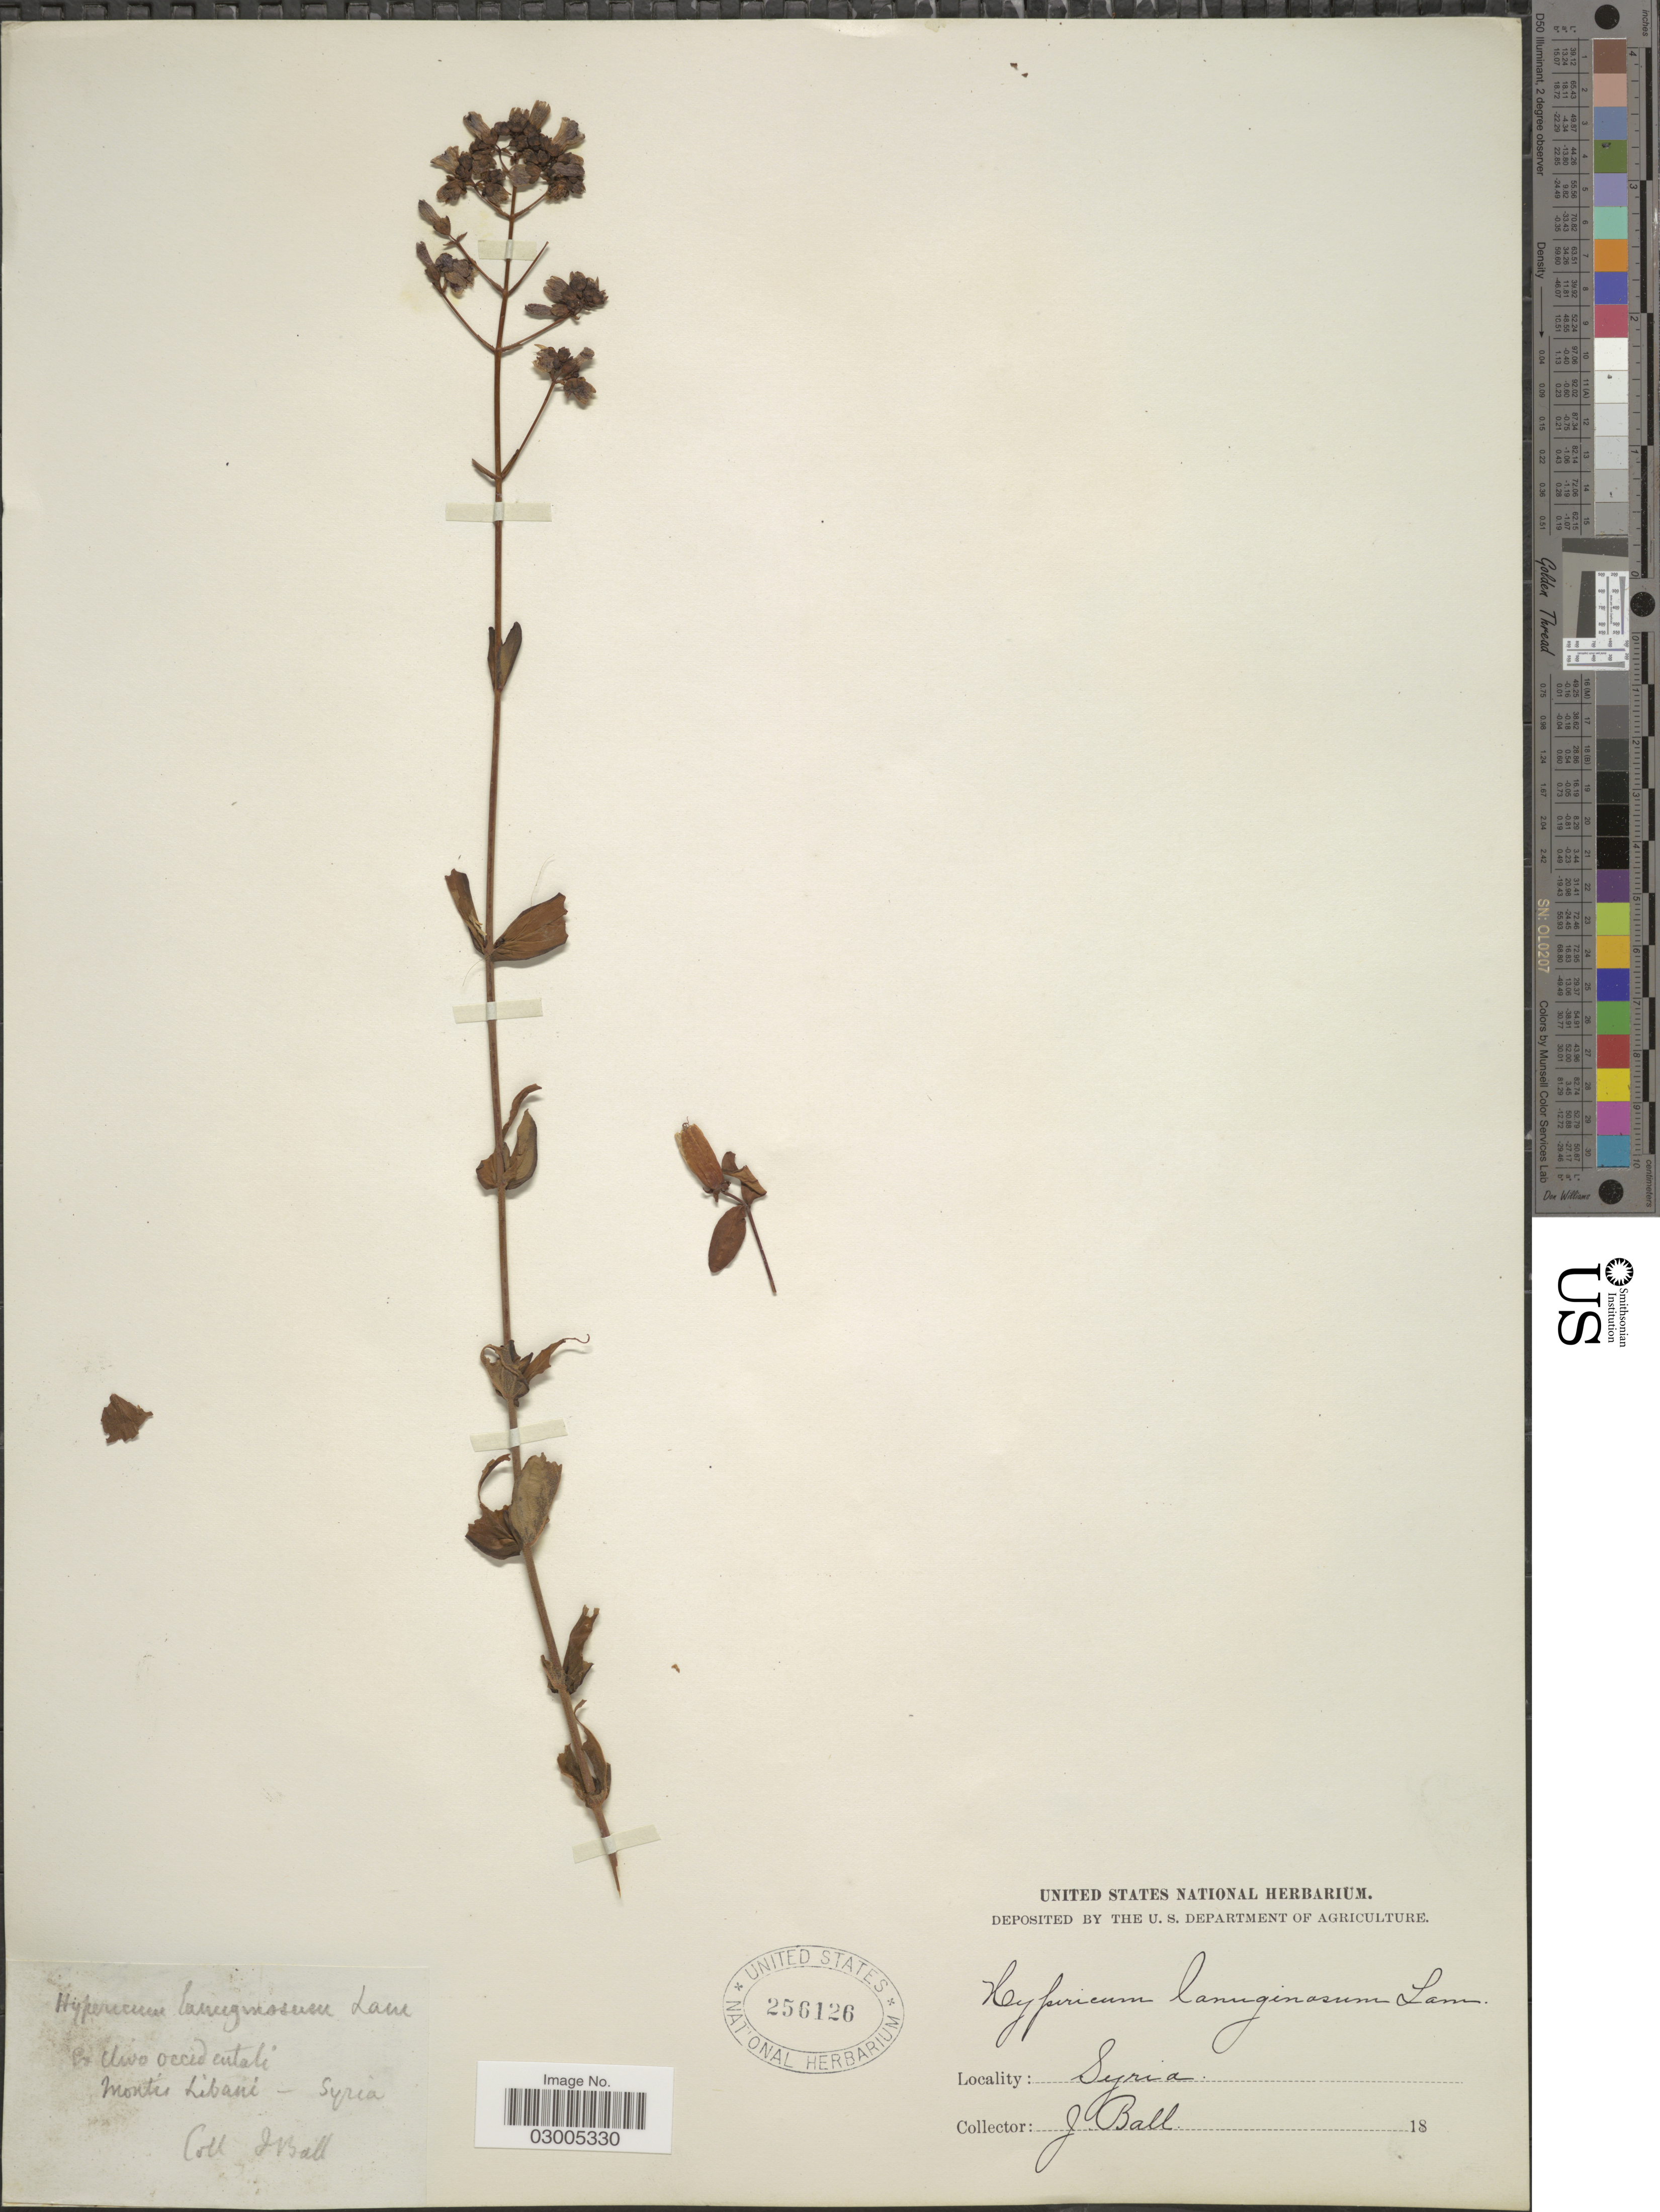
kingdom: Plantae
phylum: Tracheophyta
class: Magnoliopsida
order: Malpighiales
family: Hypericaceae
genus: Hypericum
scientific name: Hypericum lanuginosum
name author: Lam.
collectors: J. Ball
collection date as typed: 18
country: Syria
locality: Uivo occidentali. Montis Libani.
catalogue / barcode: US 256126